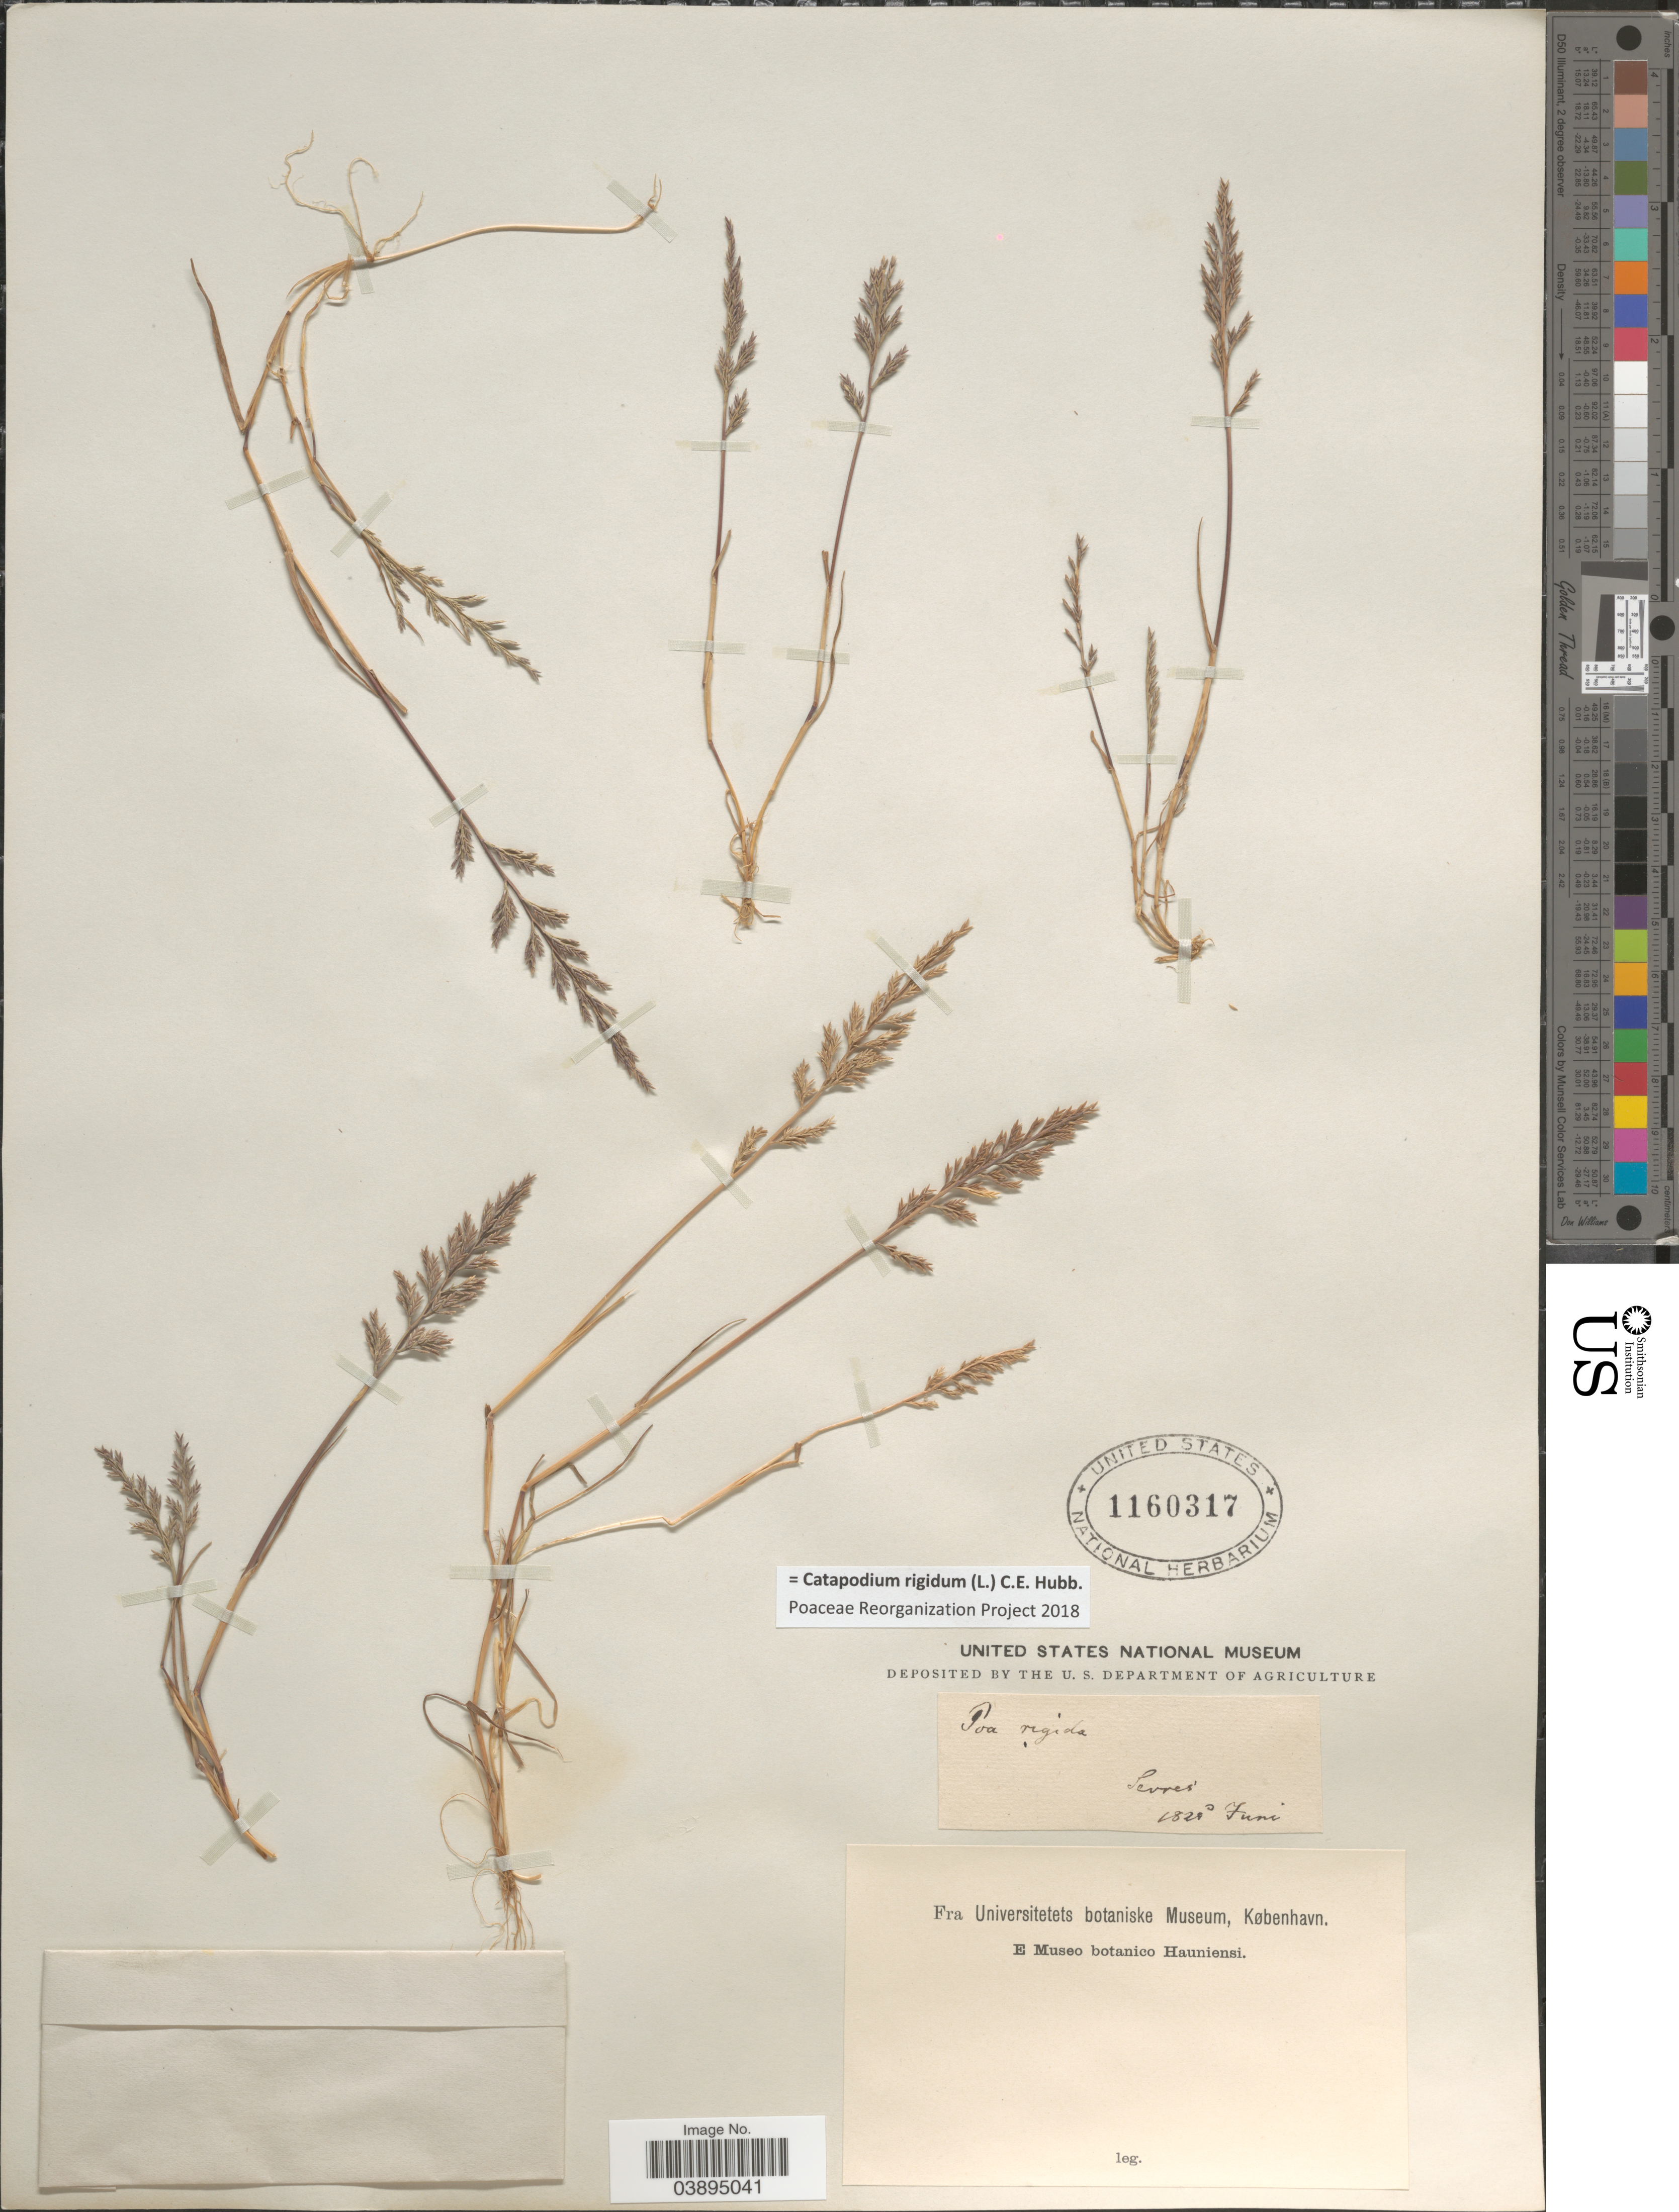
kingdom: Plantae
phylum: Tracheophyta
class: Liliopsida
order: Poales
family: Poaceae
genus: Catapodium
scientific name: Catapodium rigidum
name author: (L.) C.E. Hubb.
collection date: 1820-06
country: France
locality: Sevres.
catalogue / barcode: US 1160317